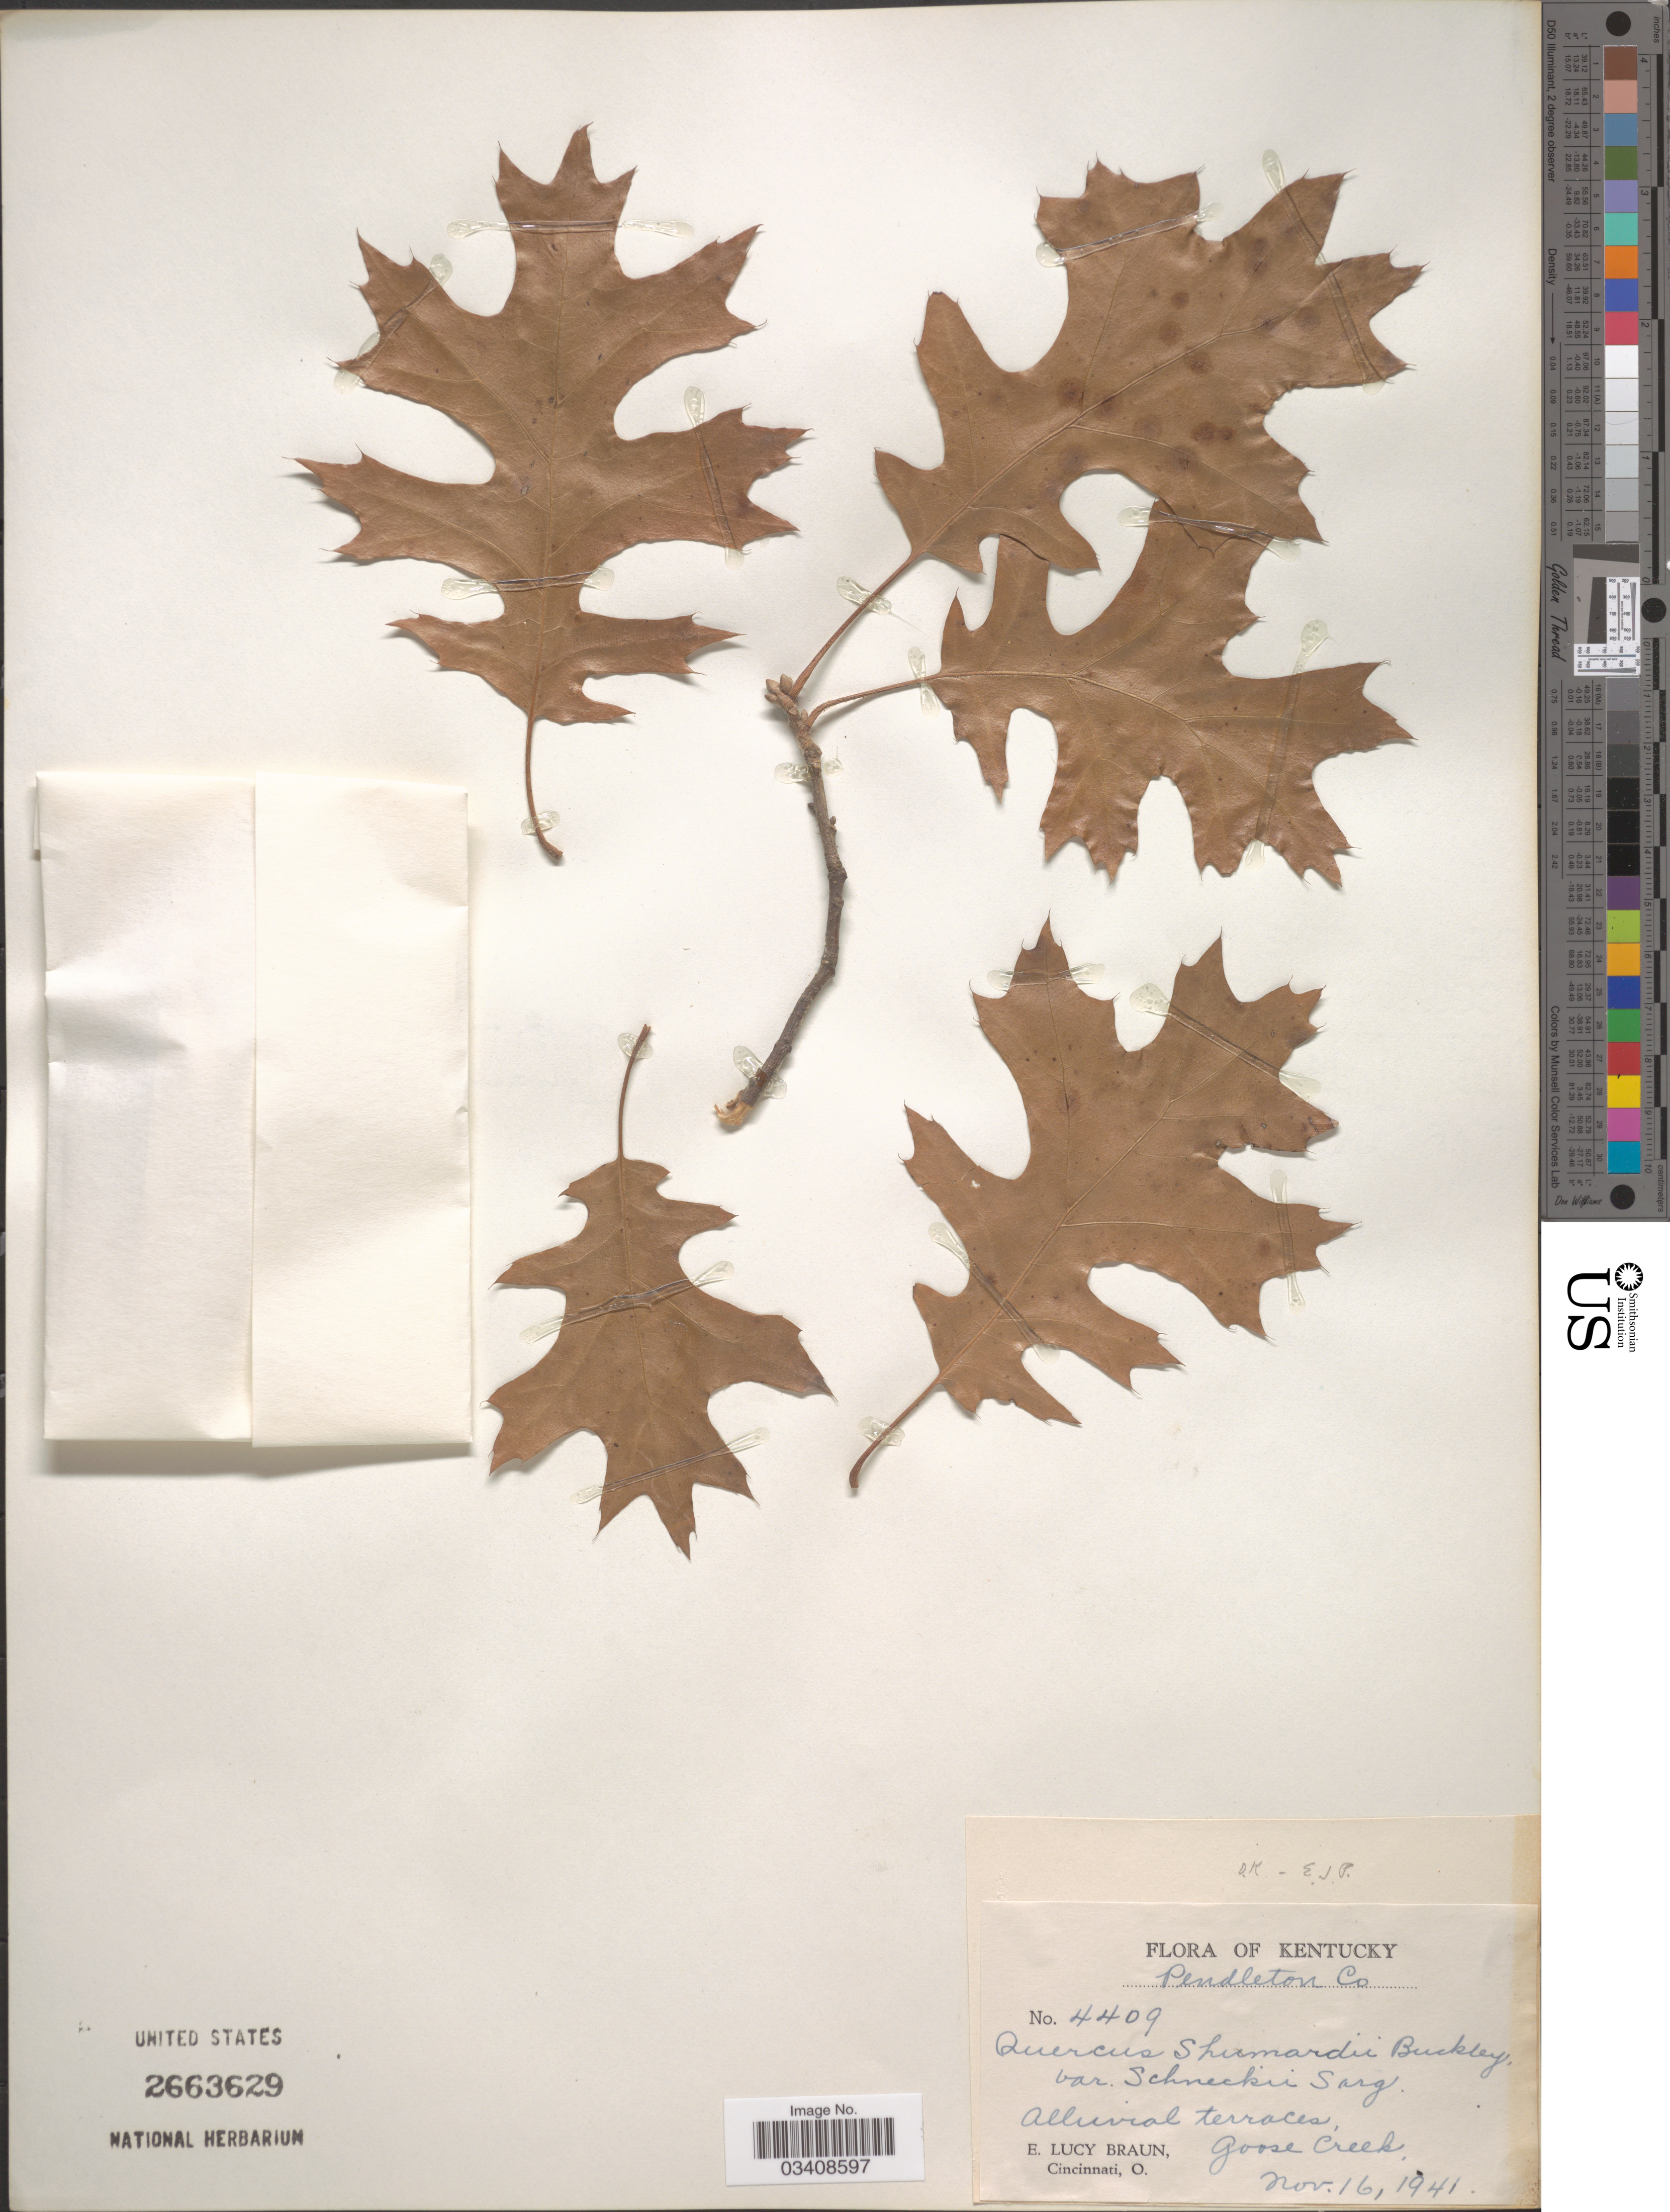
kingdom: Plantae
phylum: Tracheophyta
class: Magnoliopsida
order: Fagales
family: Fagaceae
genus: Quercus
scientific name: Quercus shumardii var. schneckii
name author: (Britton) Sarg.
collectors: E. L. Braun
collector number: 4409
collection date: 1941-11-16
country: United States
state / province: Kentucky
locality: Pendleton Co. Goose Creek.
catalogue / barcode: US 2663629